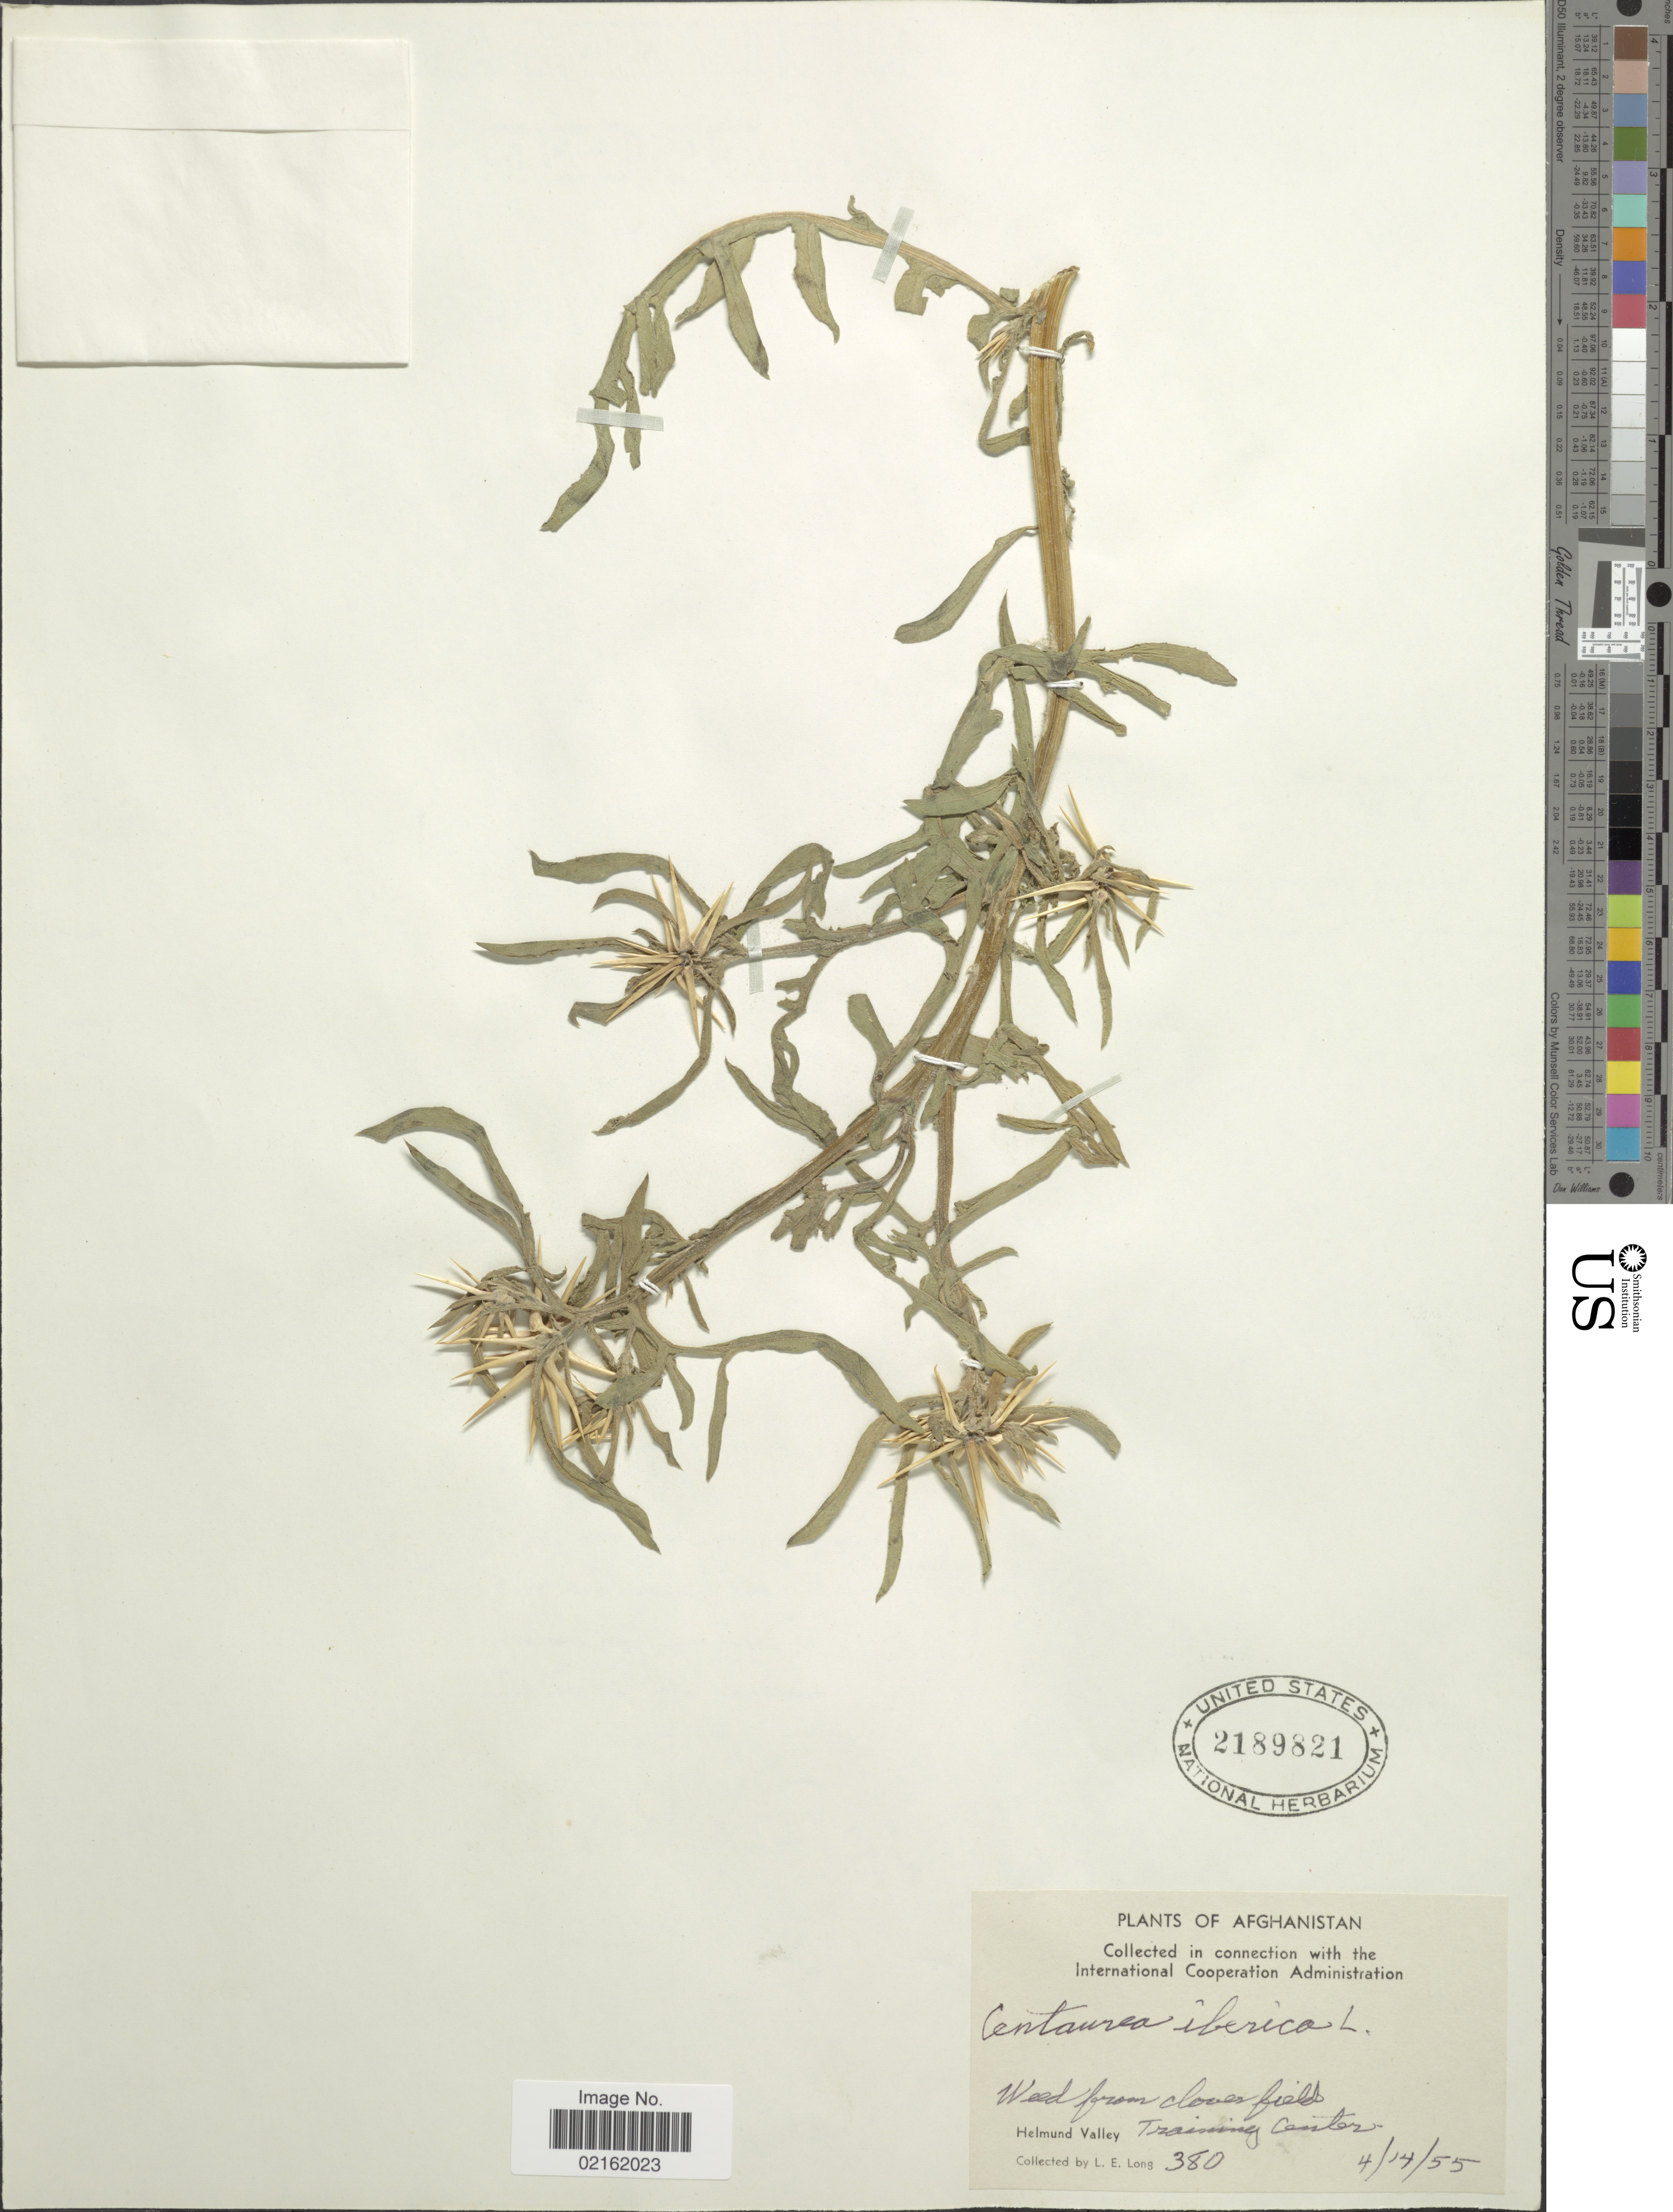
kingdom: Plantae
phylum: Tracheophyta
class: Magnoliopsida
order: Asterales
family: Asteraceae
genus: Centaurea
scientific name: Centaurea iberica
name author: Trevir. ex Spreng.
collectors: L. E. Long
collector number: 380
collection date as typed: Transcribed d/m/y: 14/4/55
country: Afghanistan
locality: Helmund Valley, Training Center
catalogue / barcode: US 2189821